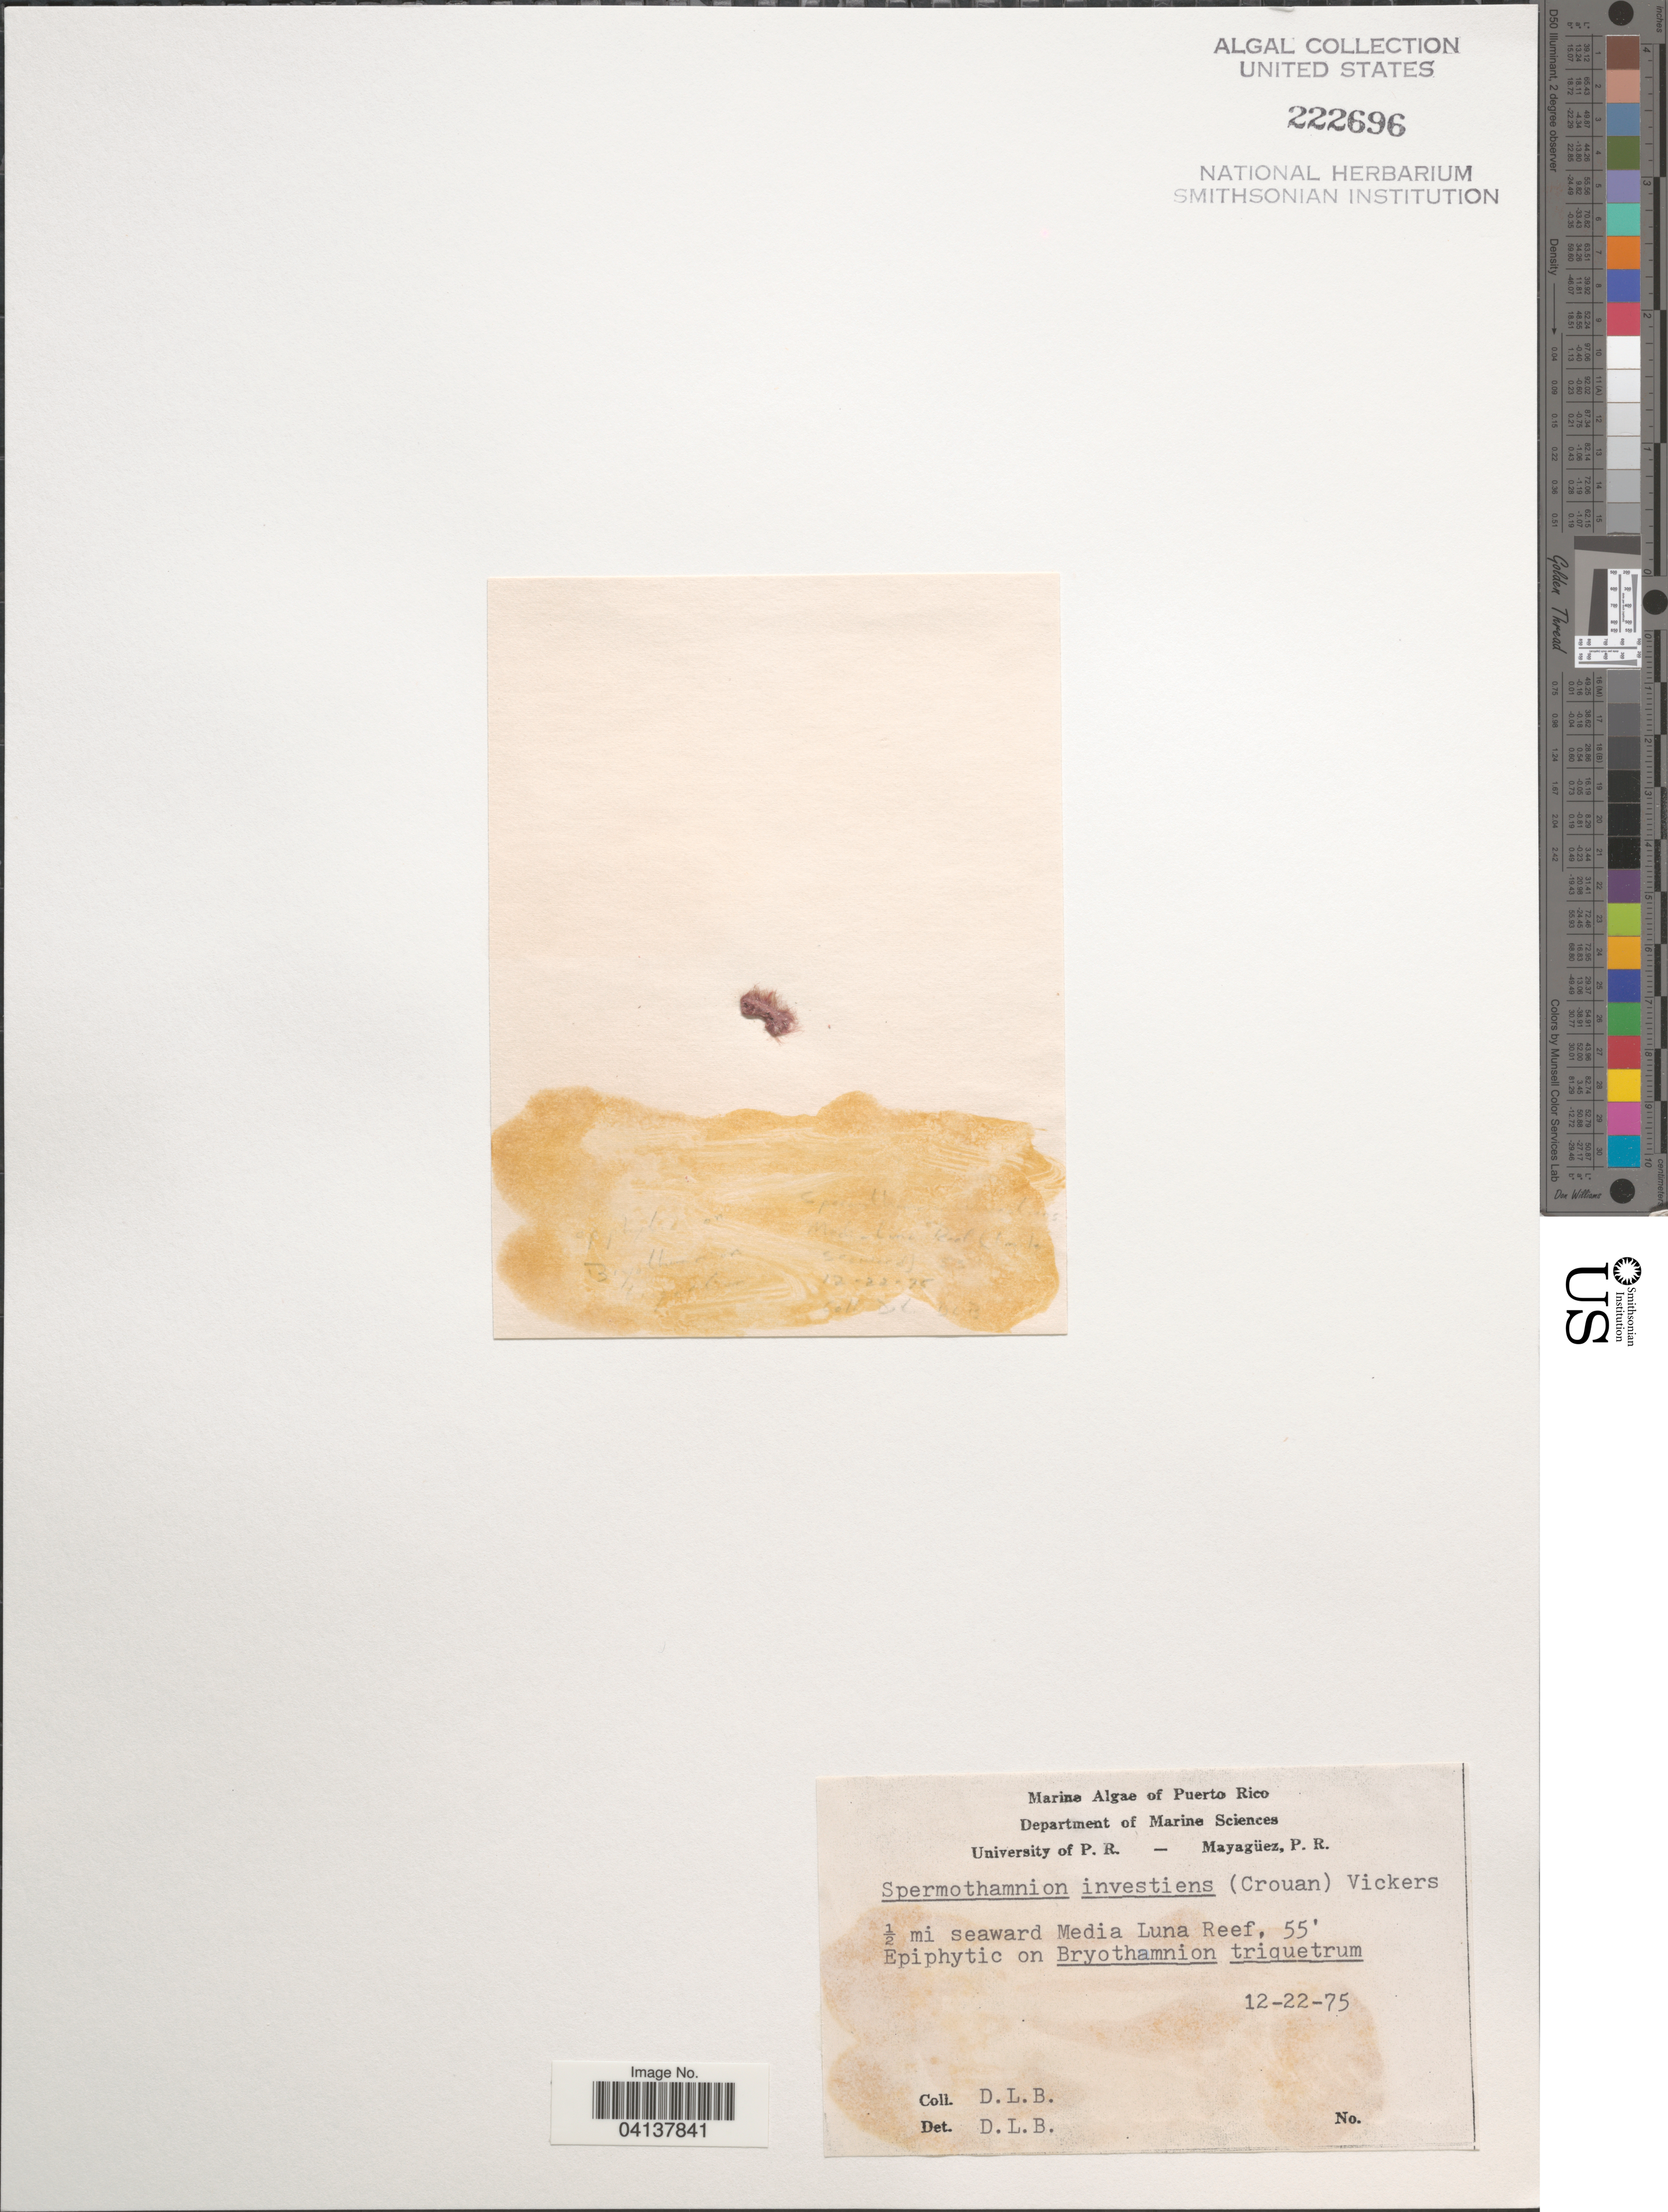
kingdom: Plantae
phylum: Rhodophyta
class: Florideophyceae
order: Ceramiales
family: Wrangeliaceae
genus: Spermothamnion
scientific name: Spermothamnion investiens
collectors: D. L. B.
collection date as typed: Transcribed d/m/y: 22/12/75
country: Puerto Rico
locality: ½ mi seaward Media Luna Reef.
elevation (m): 17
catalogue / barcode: US 222696